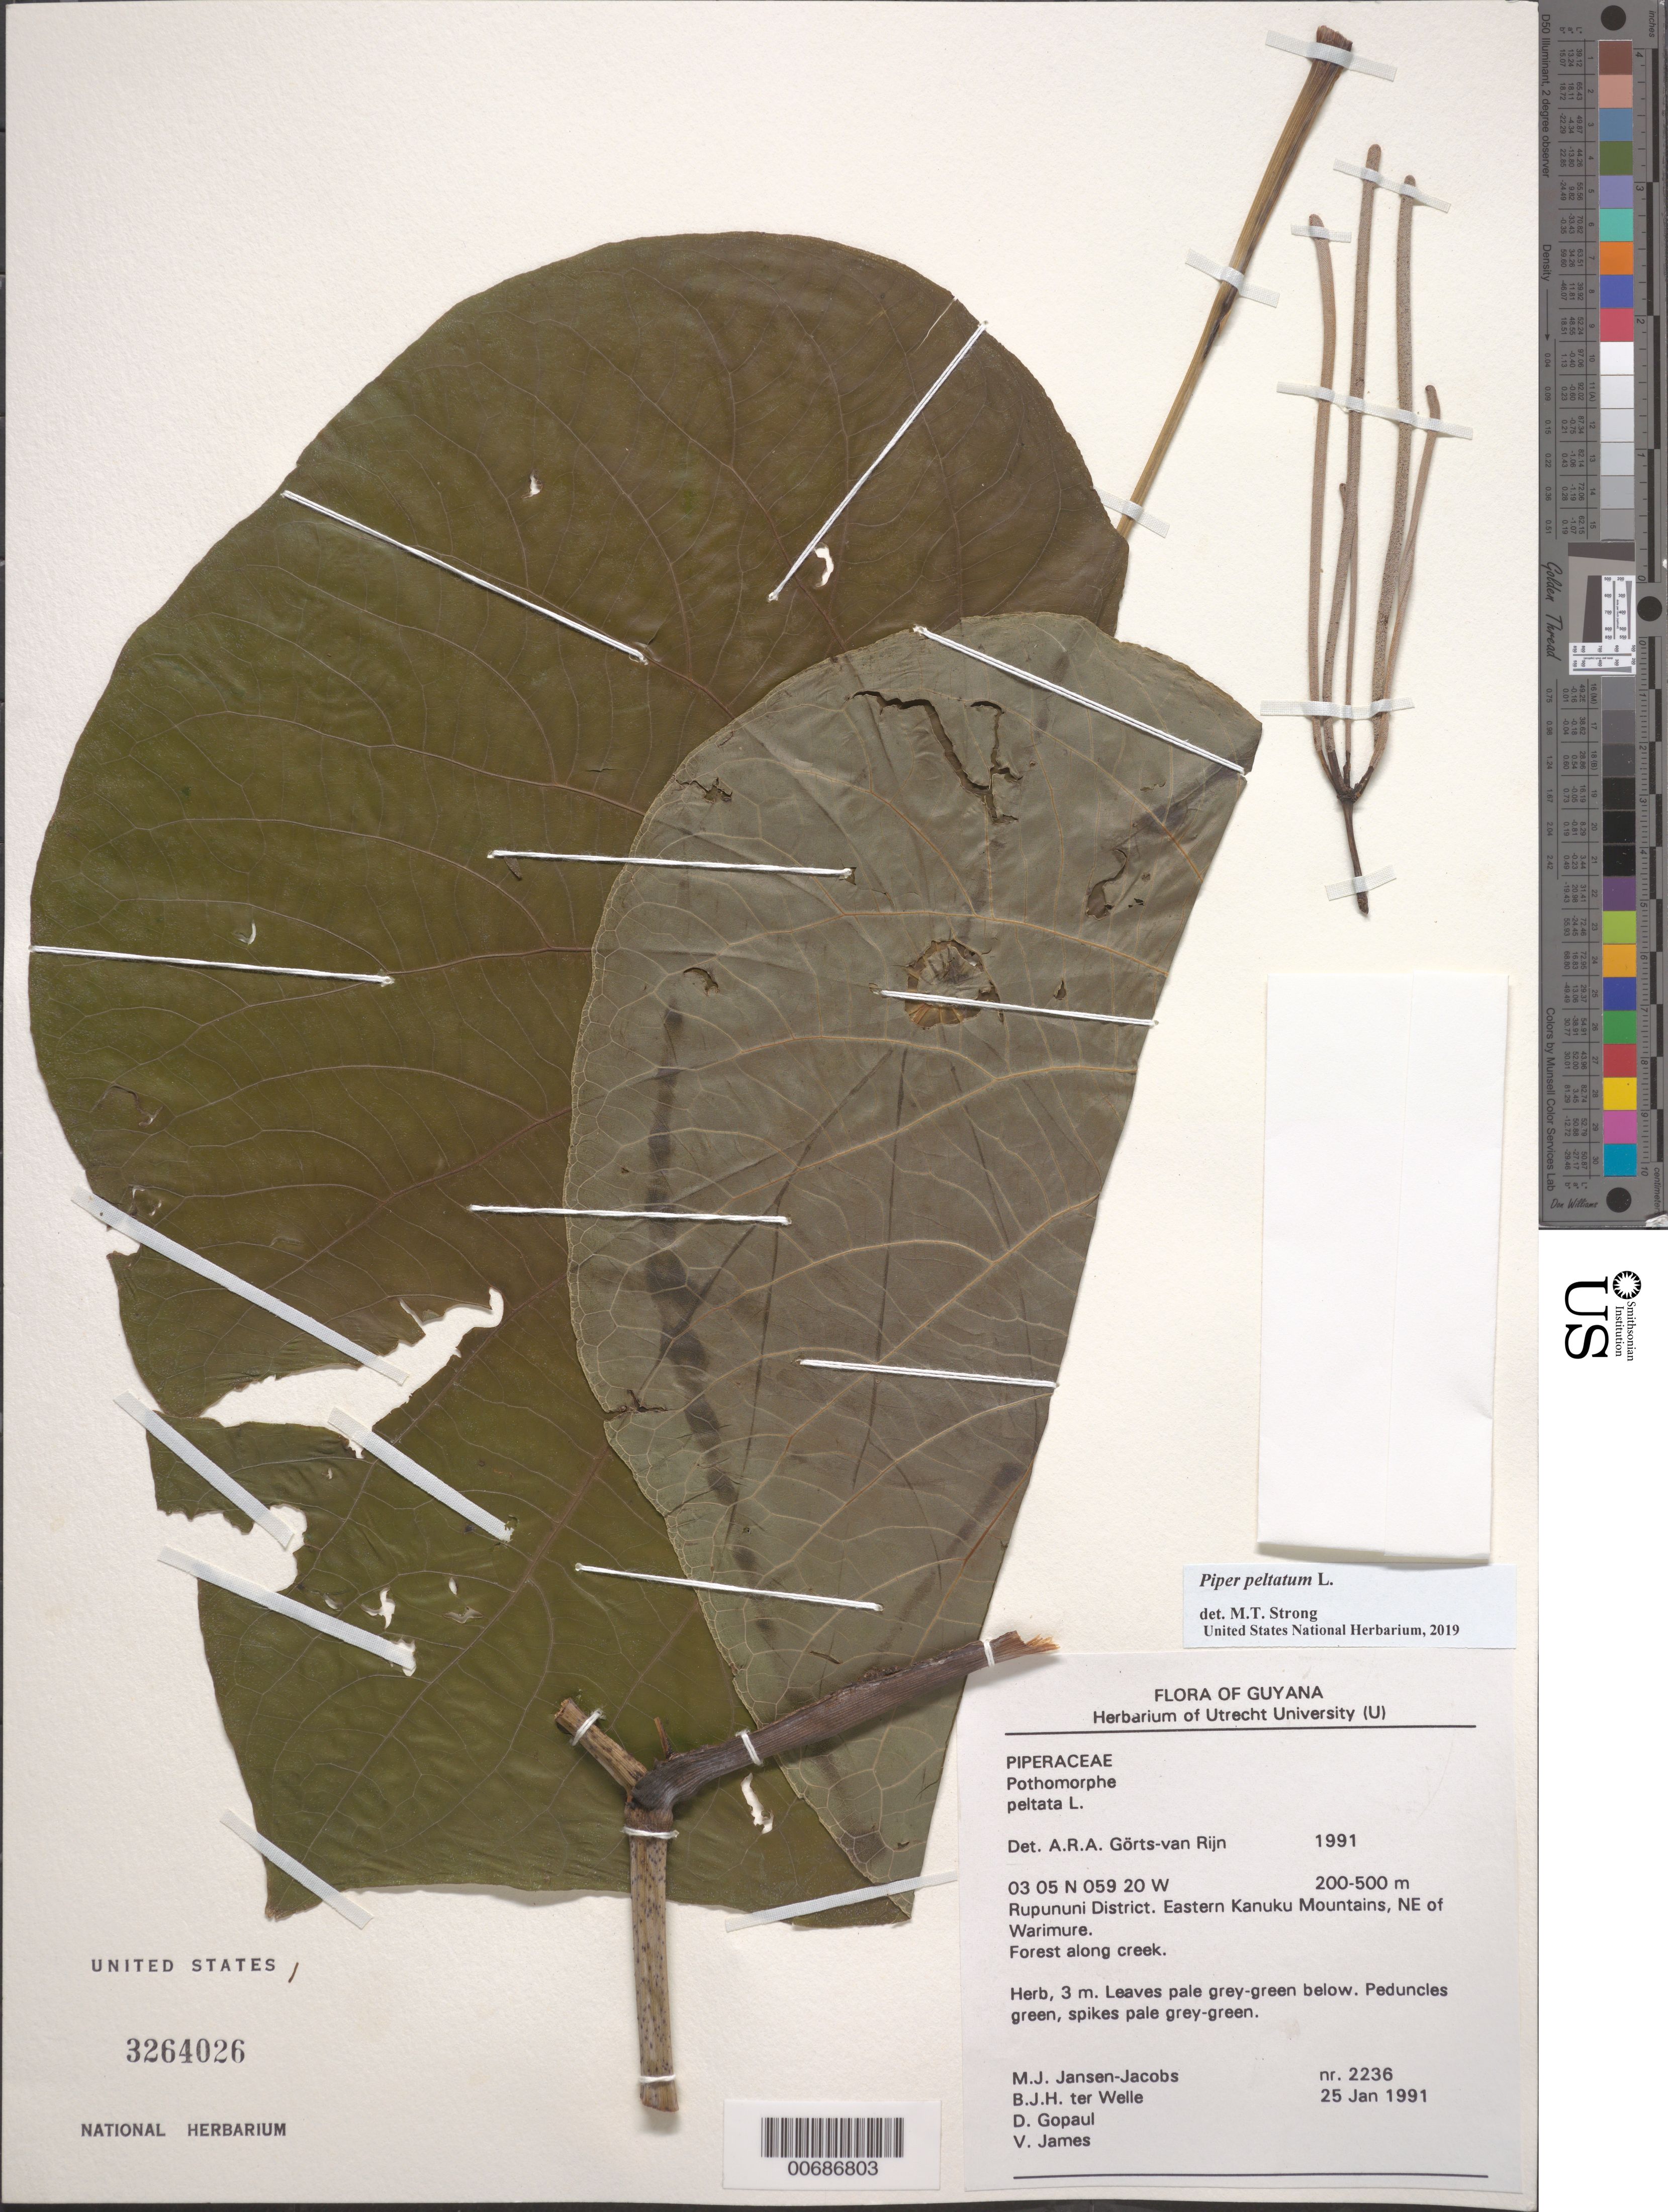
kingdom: Plantae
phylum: Tracheophyta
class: Magnoliopsida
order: Piperales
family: Piperaceae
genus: Piper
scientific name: Piper peltatum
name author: L.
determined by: Strong, M. T., (US), Smithsonian Institution - National Museum of Natural History (UNITED STATES)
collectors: M. J. Jansen-Jacobs, B. Welle, D. Gopaul & V. James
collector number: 2236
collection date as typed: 25-Jan-91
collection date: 1991-01-25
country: Guyana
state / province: U. Takutu-U. Essequibo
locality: Warimure, NE of, eastern Kanuku Mts., Rupununi District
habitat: Forest along creek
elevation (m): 200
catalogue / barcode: US 3264026